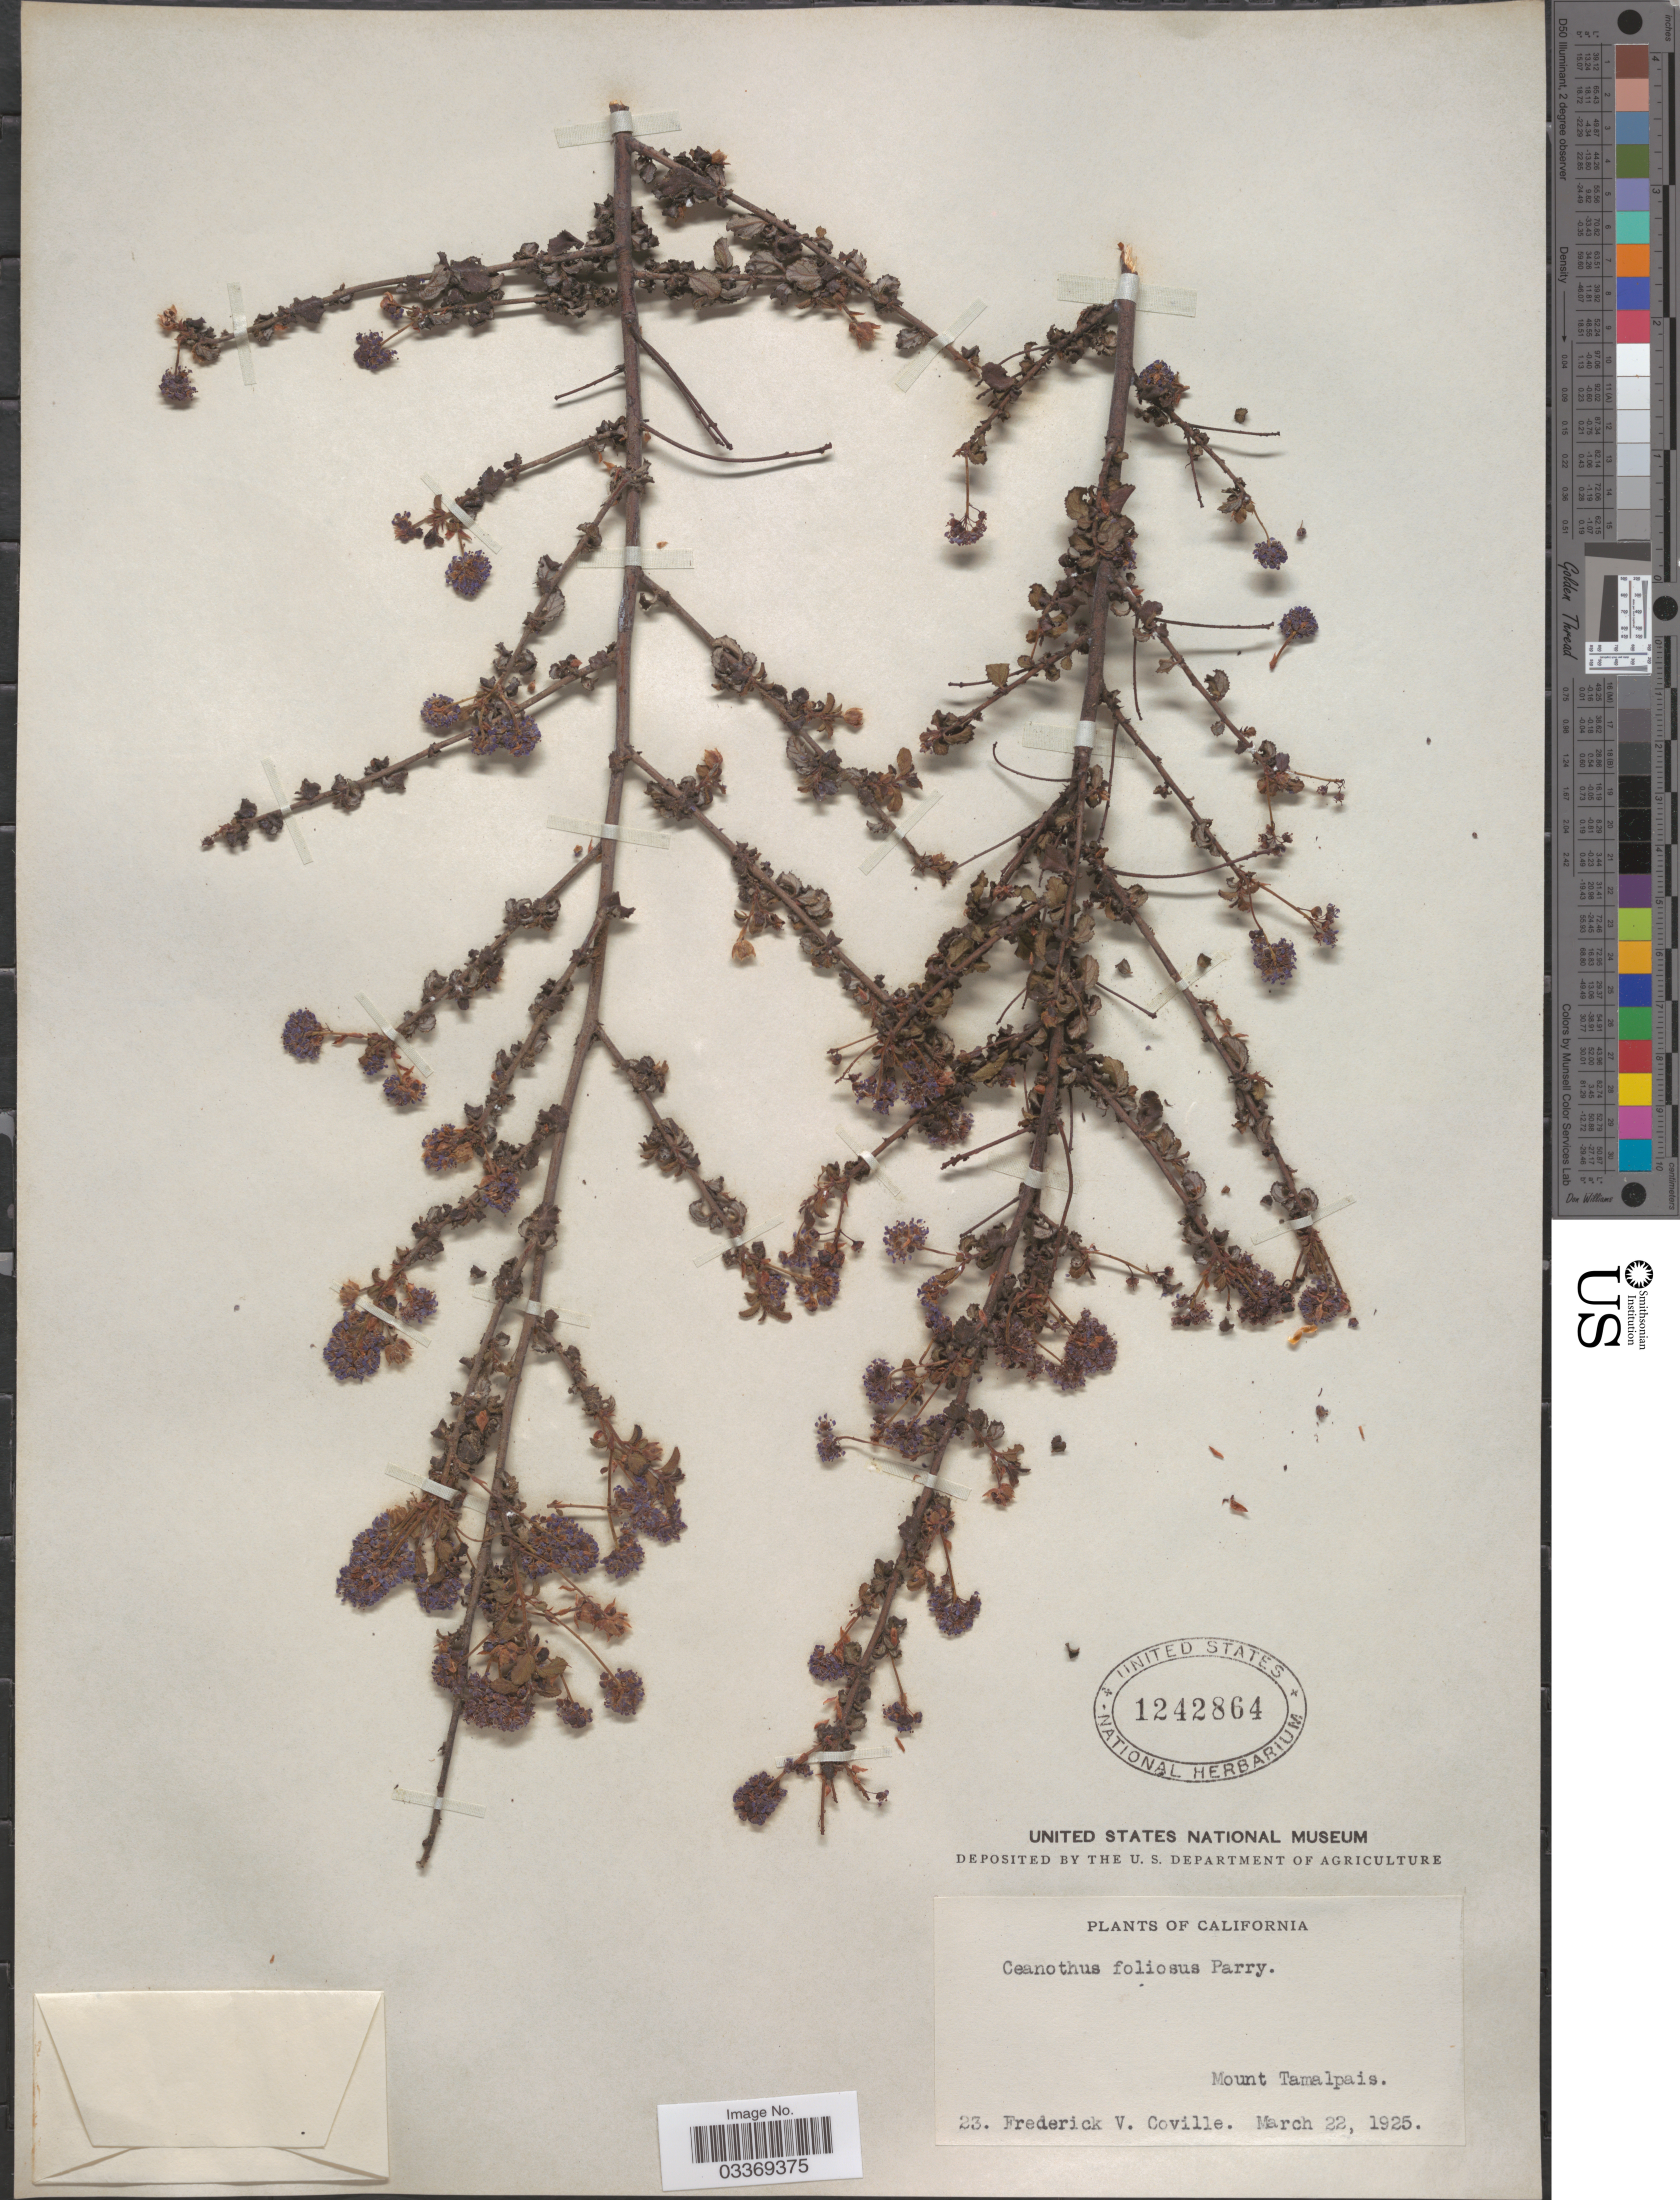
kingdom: Plantae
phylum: Tracheophyta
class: Magnoliopsida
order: Rosales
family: Rhamnaceae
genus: Ceanothus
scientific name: Ceanothus foliosus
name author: Parry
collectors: F. V. Coville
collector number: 23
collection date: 1925-03-22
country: United States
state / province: California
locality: Mount Tamalpais.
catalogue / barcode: US 1242864